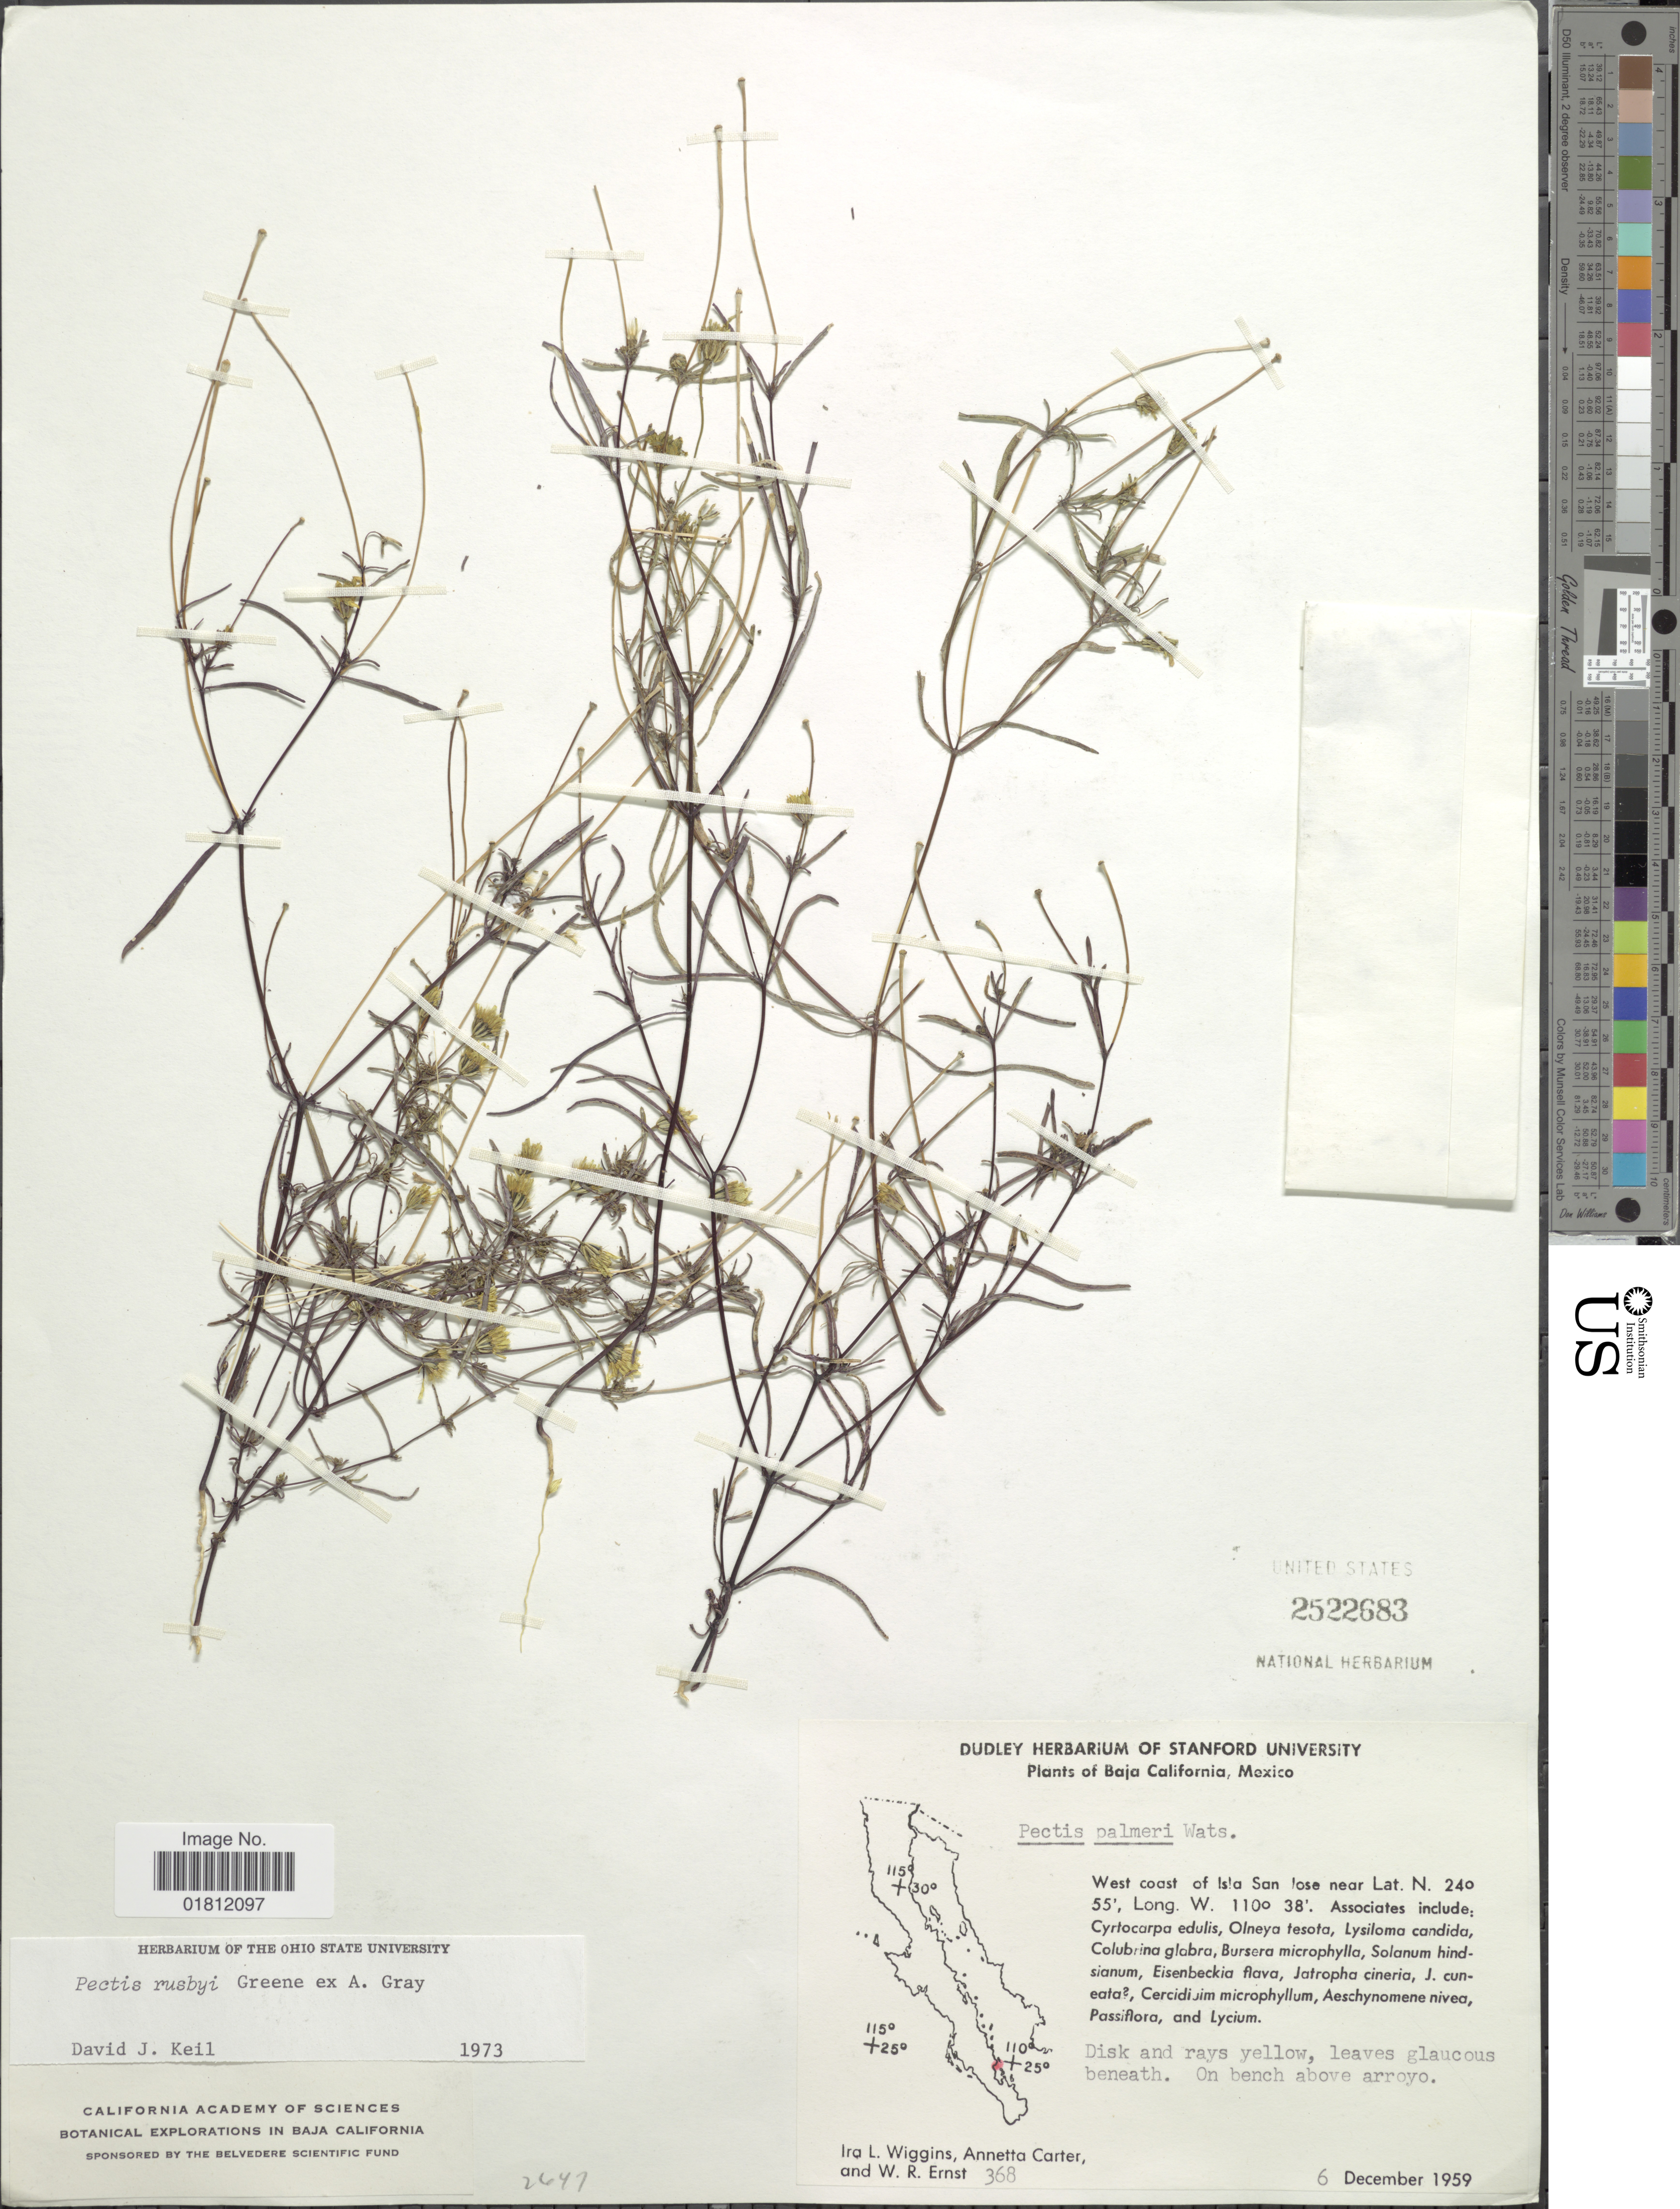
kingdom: Plantae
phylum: Tracheophyta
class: Magnoliopsida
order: Asterales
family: Asteraceae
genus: Pectis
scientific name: Pectis rusbyi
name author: Greene ex A. Gray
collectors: I. L. Wiggins, A. Carter & W. R. Ernst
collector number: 268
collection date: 1959-12-06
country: Mexico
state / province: Baja California Sur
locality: Baja California, Mexico. West coast of Isla . On bench above arroyo.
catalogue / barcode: US 2522683